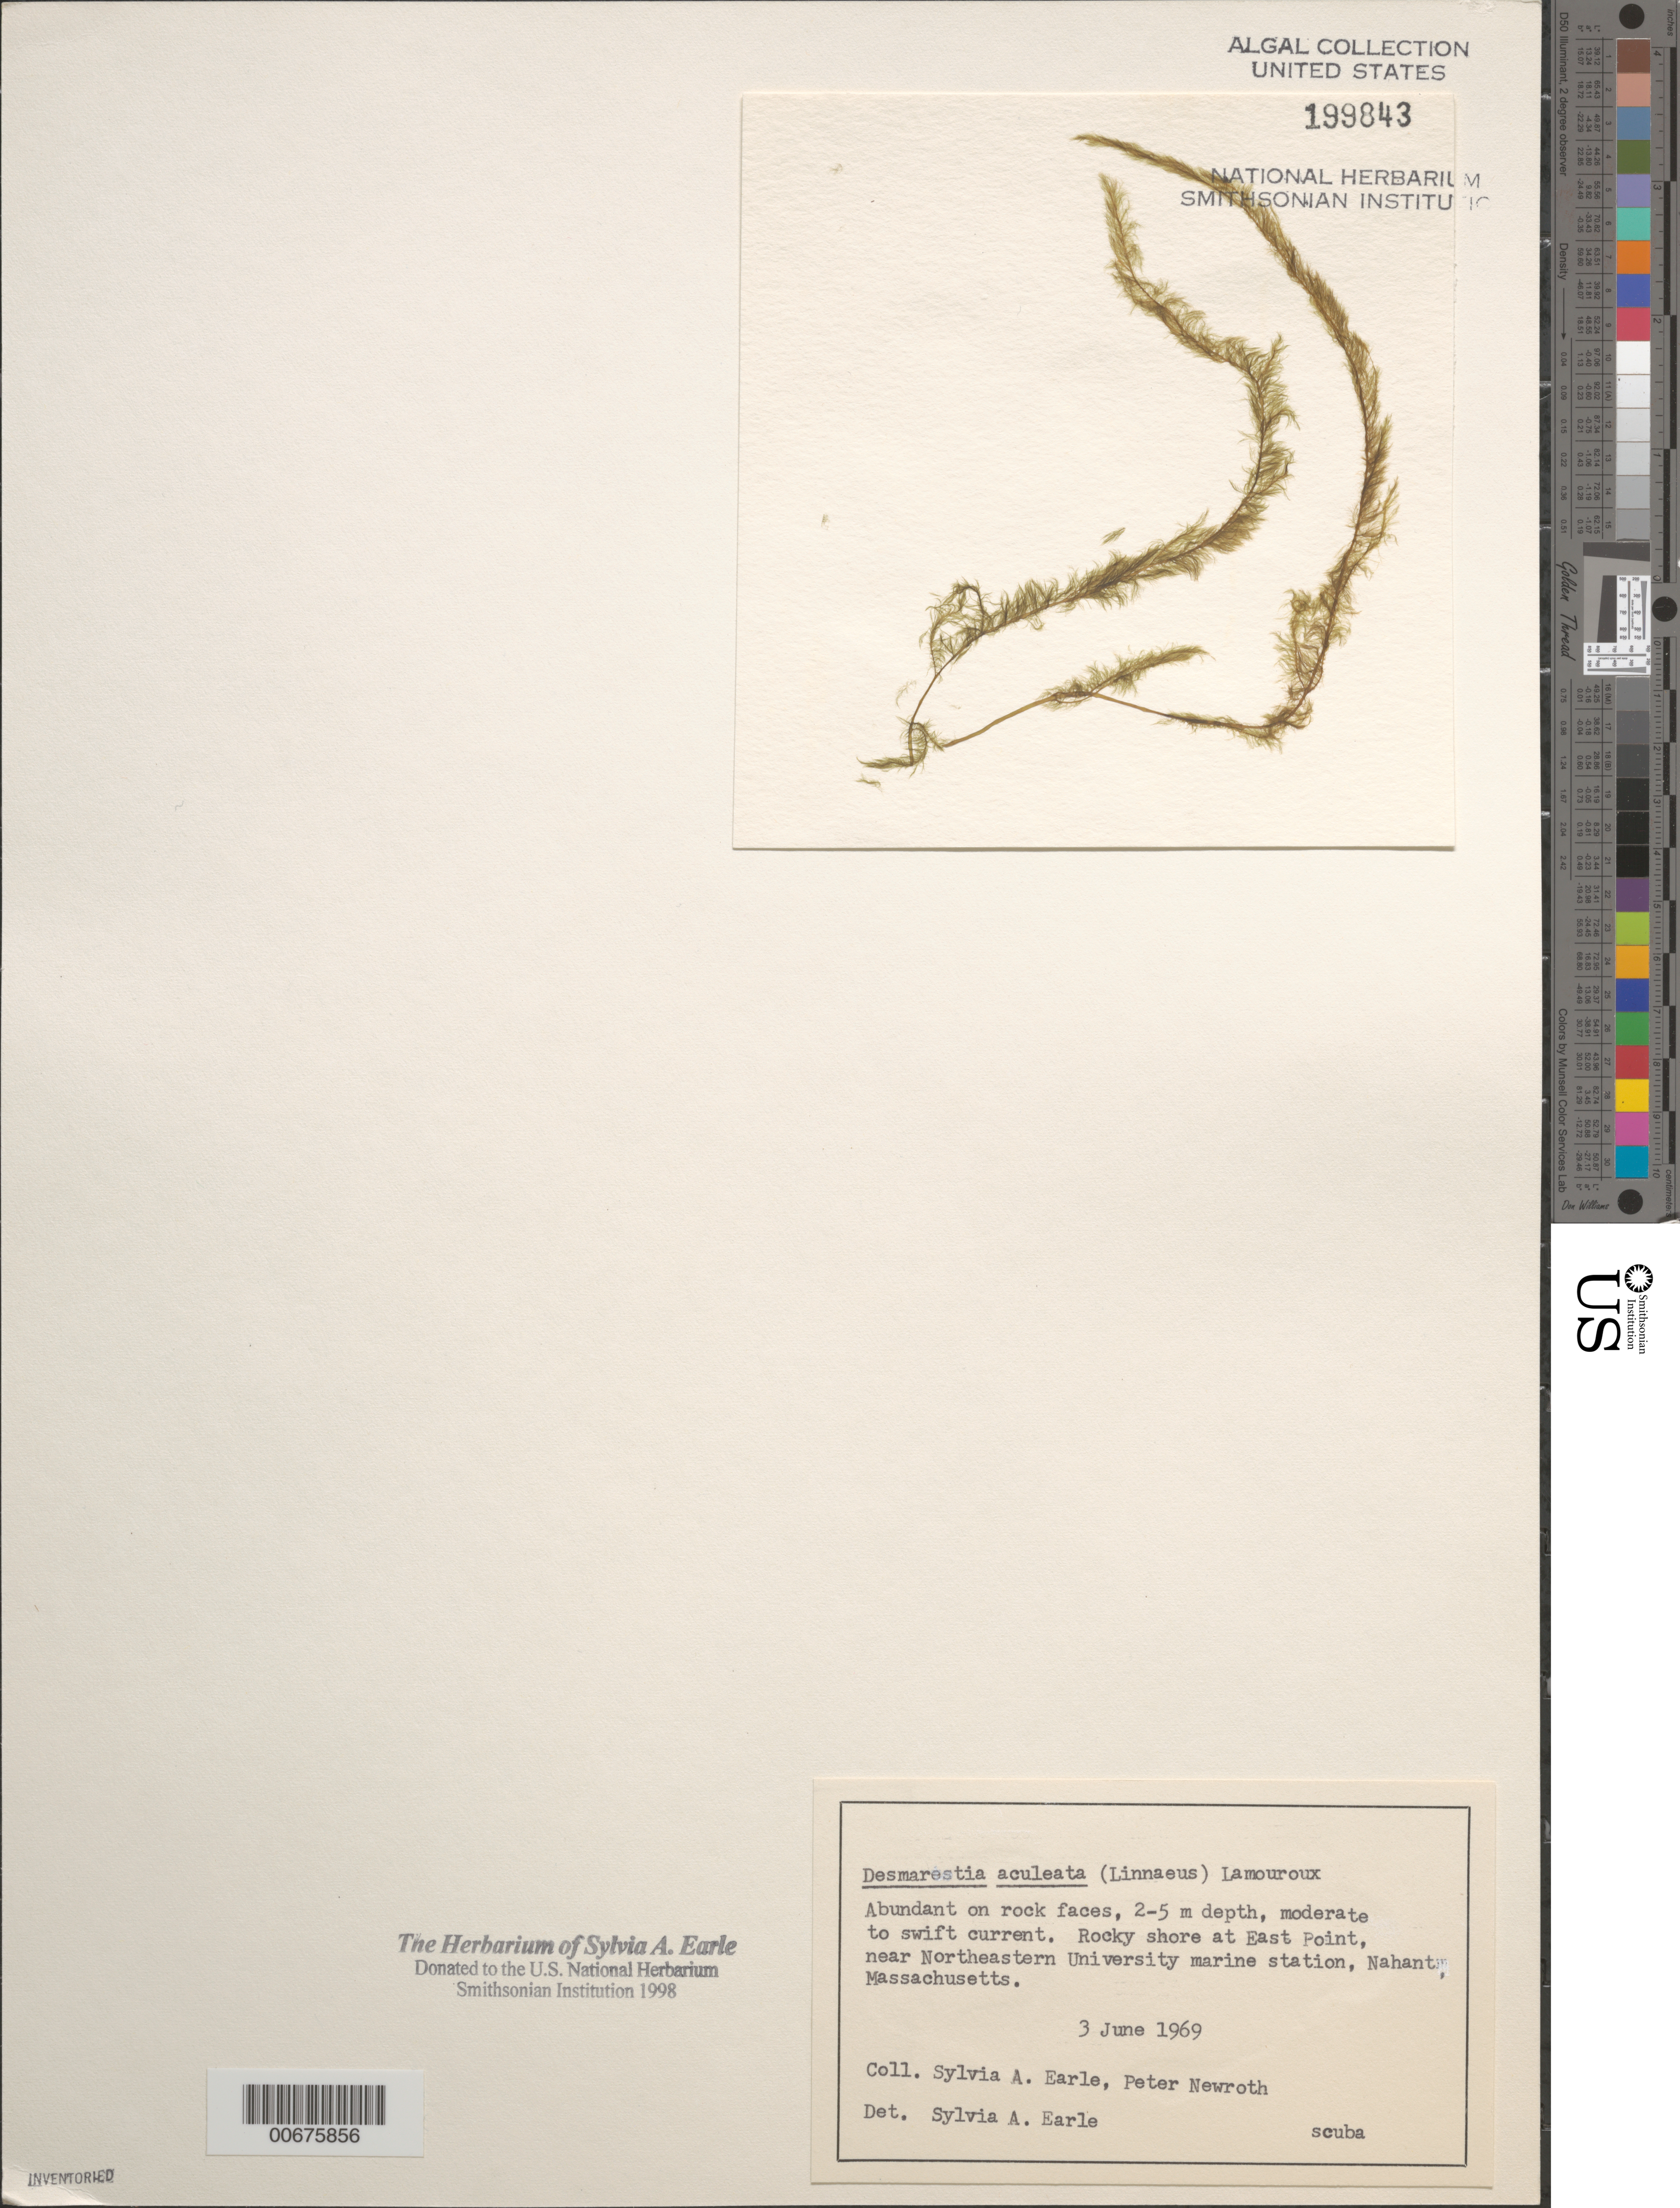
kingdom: Chromista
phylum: Ochrophyta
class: Phaeophyceae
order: Desmarestiales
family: Desmarestiaceae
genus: Desmarestia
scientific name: Desmarestia aculeata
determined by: Earle, S. A.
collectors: S. A. Earle & P. J. Newroth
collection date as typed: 03 Jun 1969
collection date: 1969-06-03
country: United States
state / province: Massachusetts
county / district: Essex County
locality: East Point, Nahant, near Northeastern University marine station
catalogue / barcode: US 199843